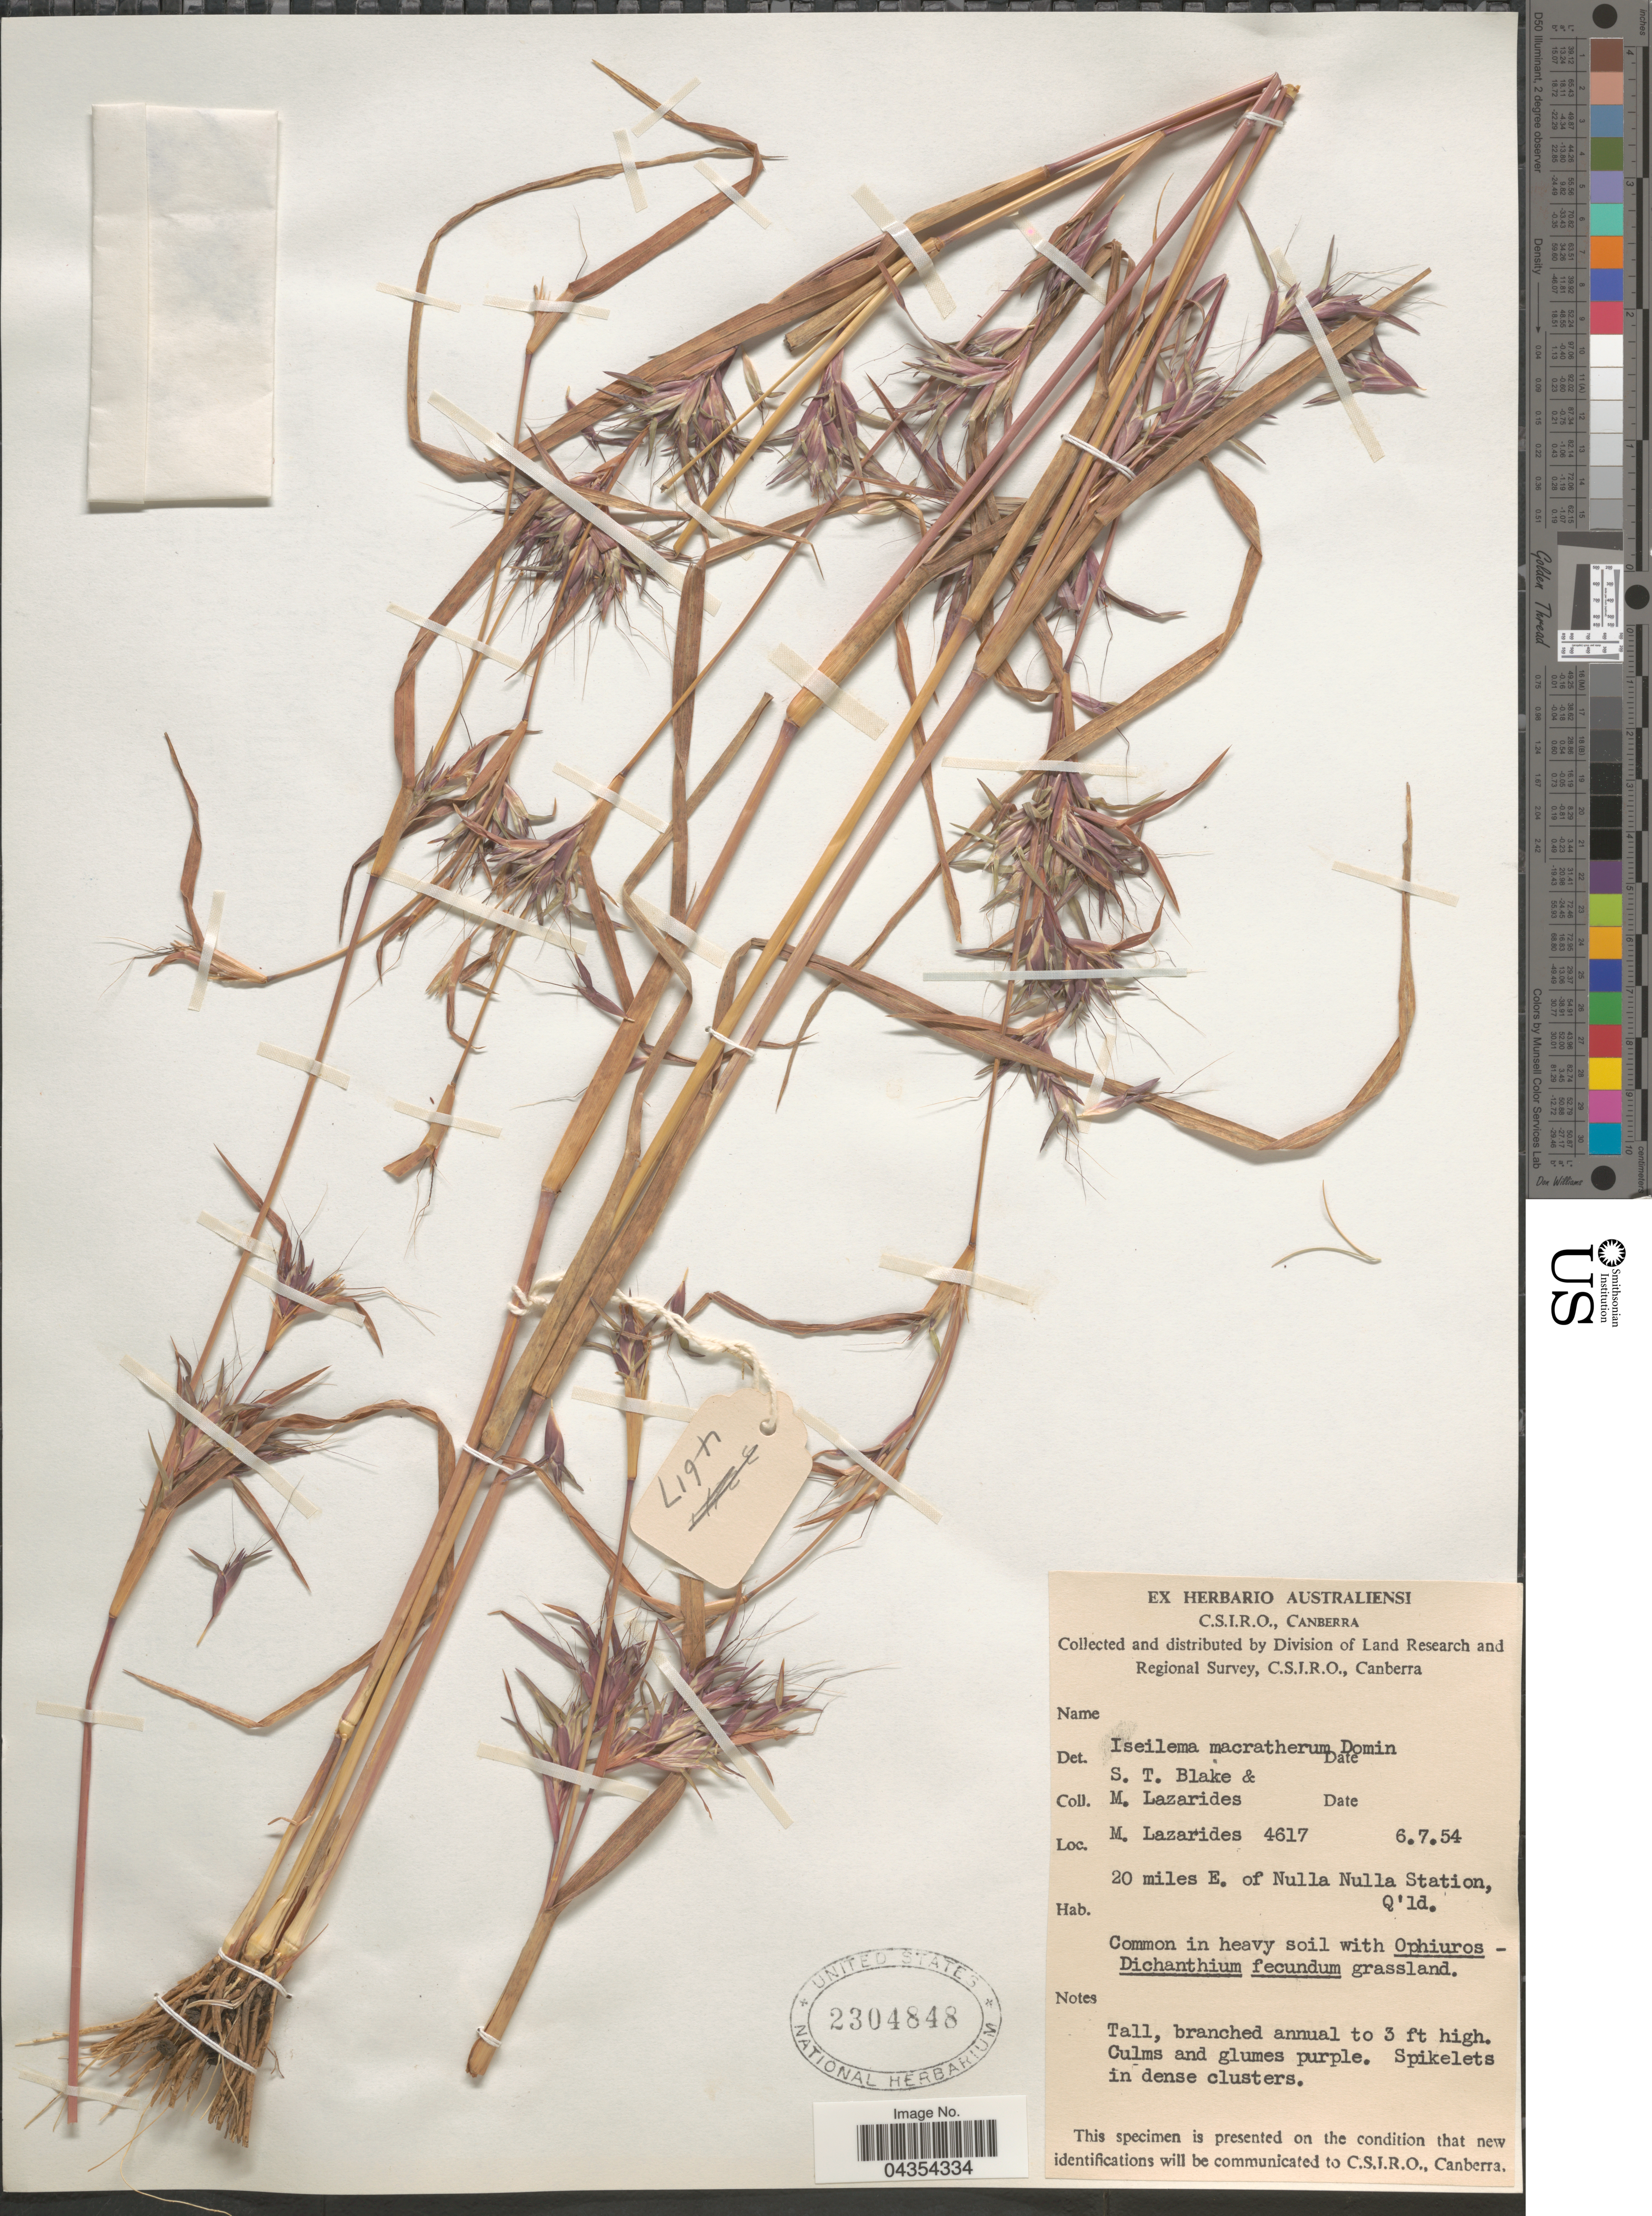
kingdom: Plantae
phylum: Tracheophyta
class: Liliopsida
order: Poales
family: Poaceae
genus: Iseilema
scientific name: Iseilema macratherum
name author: Domin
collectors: M. Lazarides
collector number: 4617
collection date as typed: Transcribed d/m/y: 6/7/54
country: Australia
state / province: Queensland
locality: Division Land Research and Regional Survey. 20 miles E. of Nulla Nulla Station, Q'ld.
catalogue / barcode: US 2304848